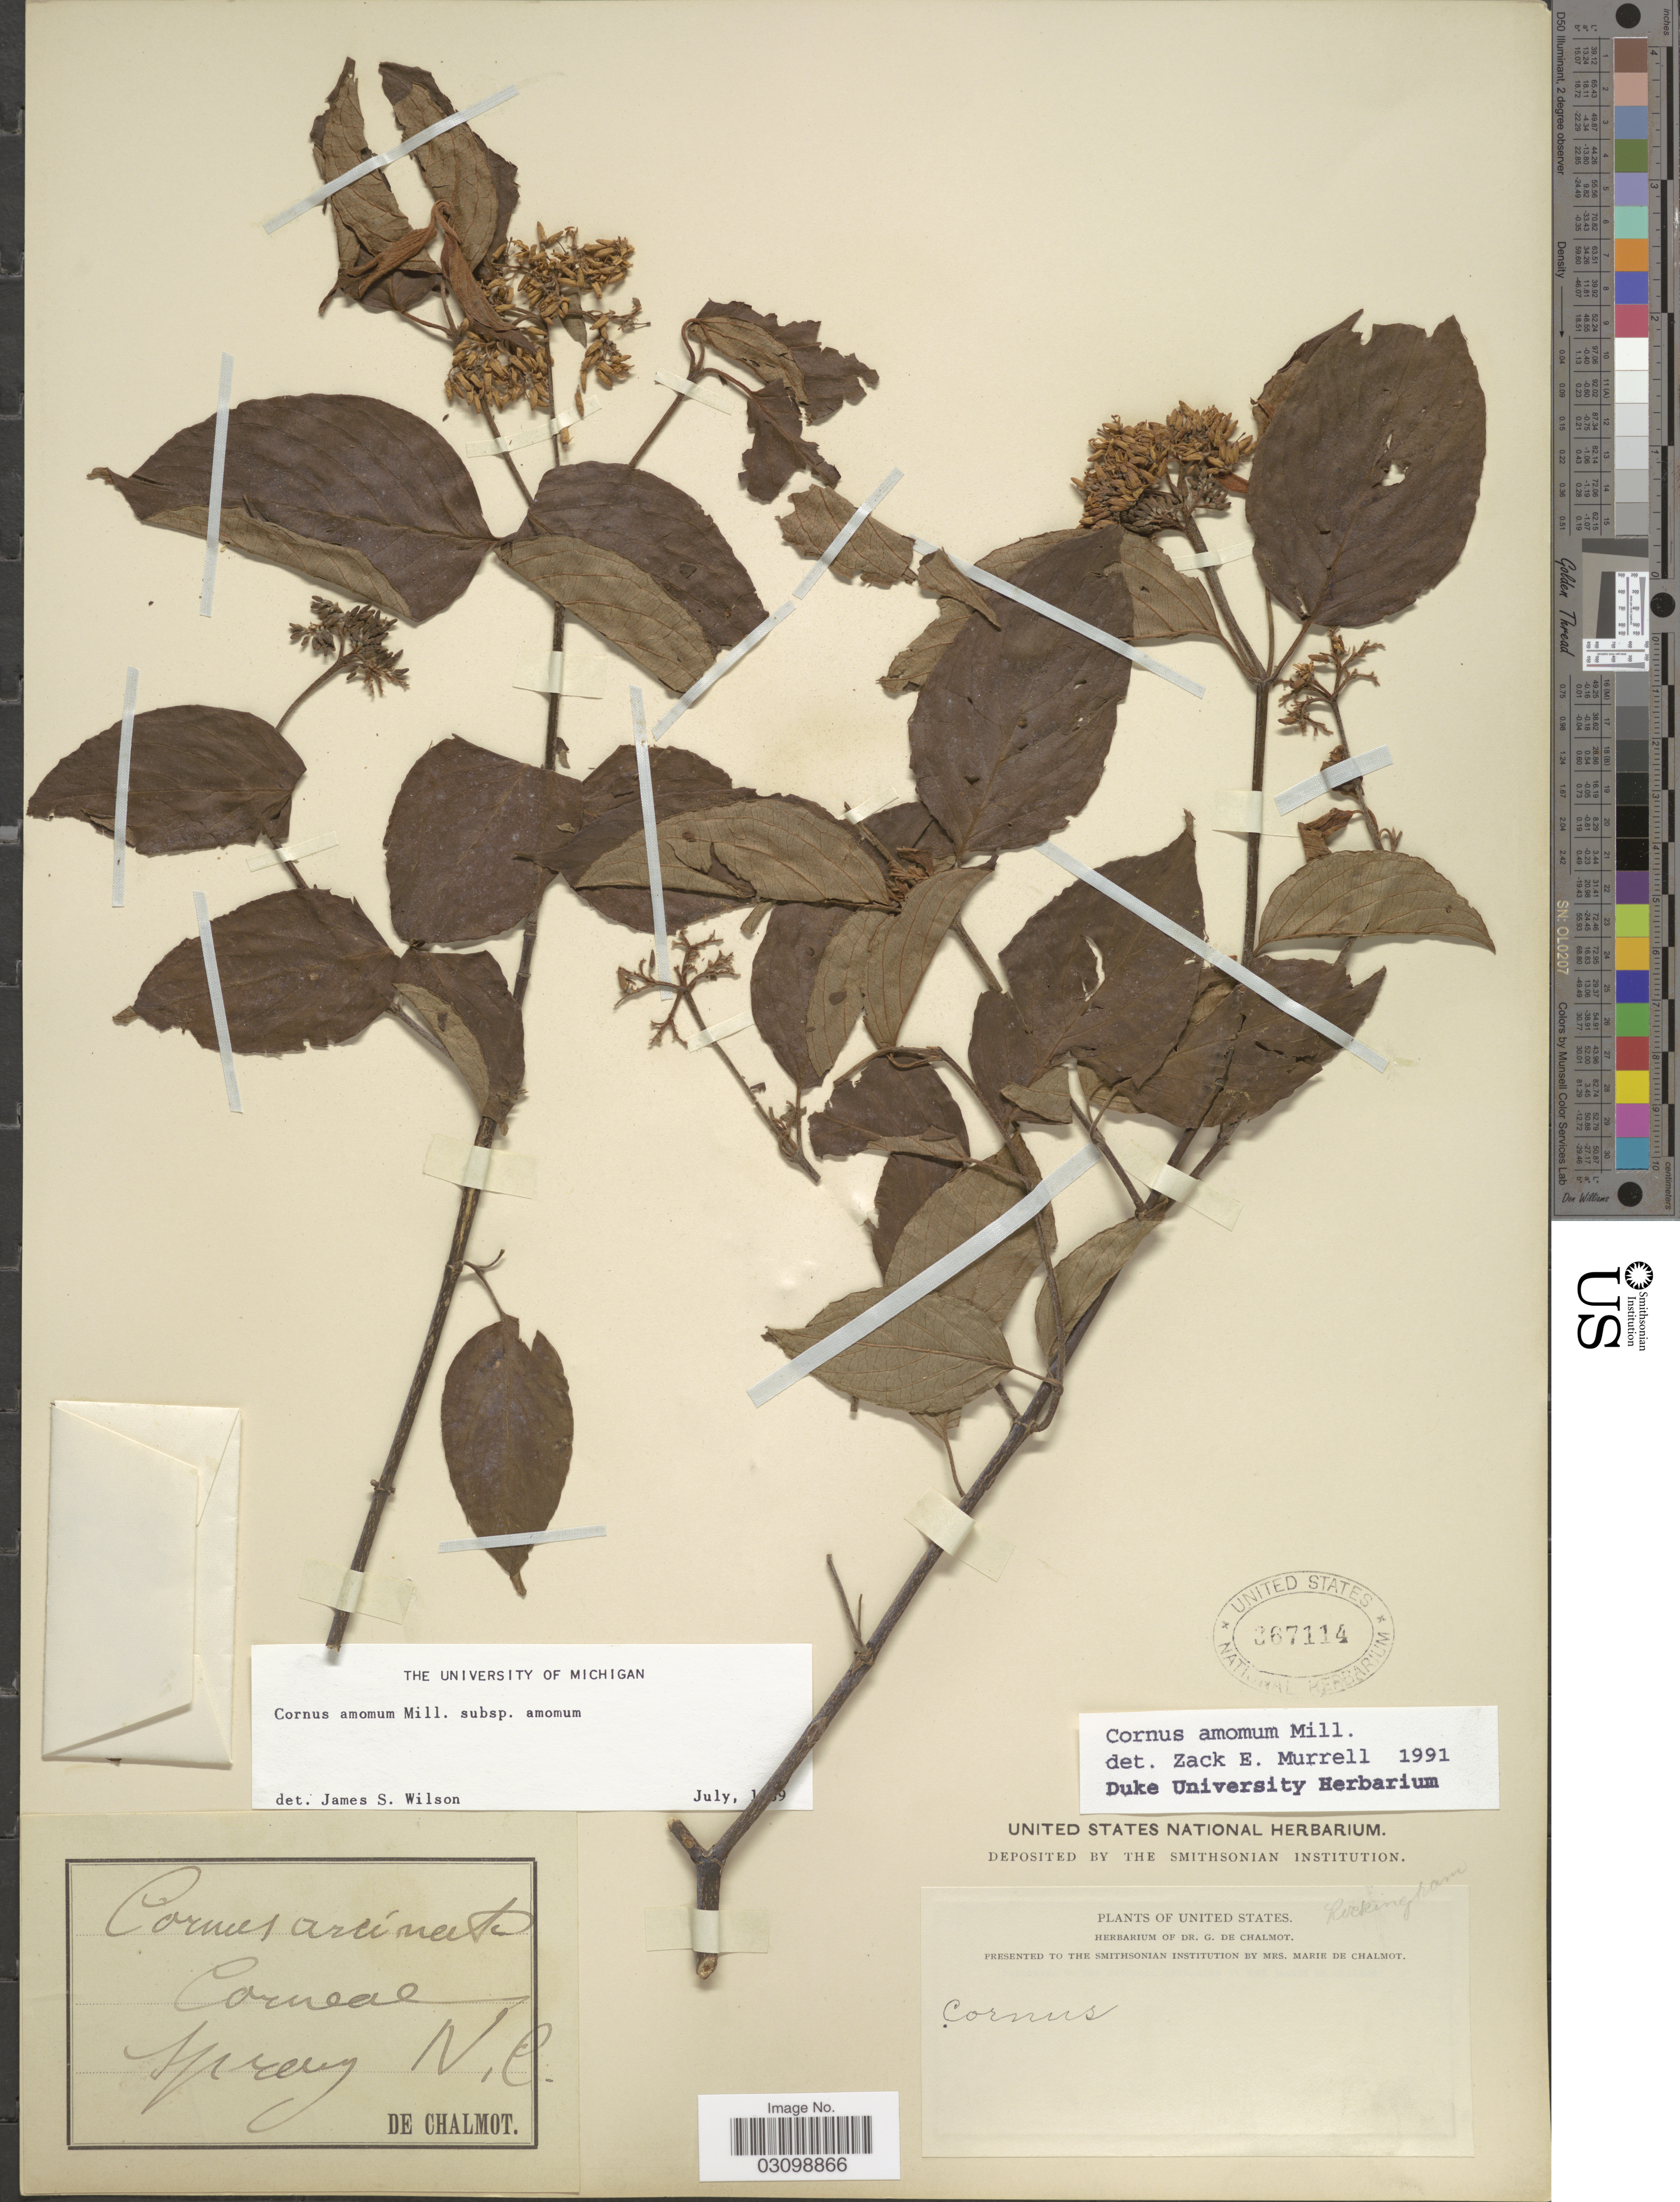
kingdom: Plantae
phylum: Tracheophyta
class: Magnoliopsida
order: Cornales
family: Cornaceae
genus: Cornus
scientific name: Cornus amomum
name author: Mill.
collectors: G. de Chalmot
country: United States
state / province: North Carolina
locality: Spray N.C. Rockingham.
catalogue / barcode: US 367114